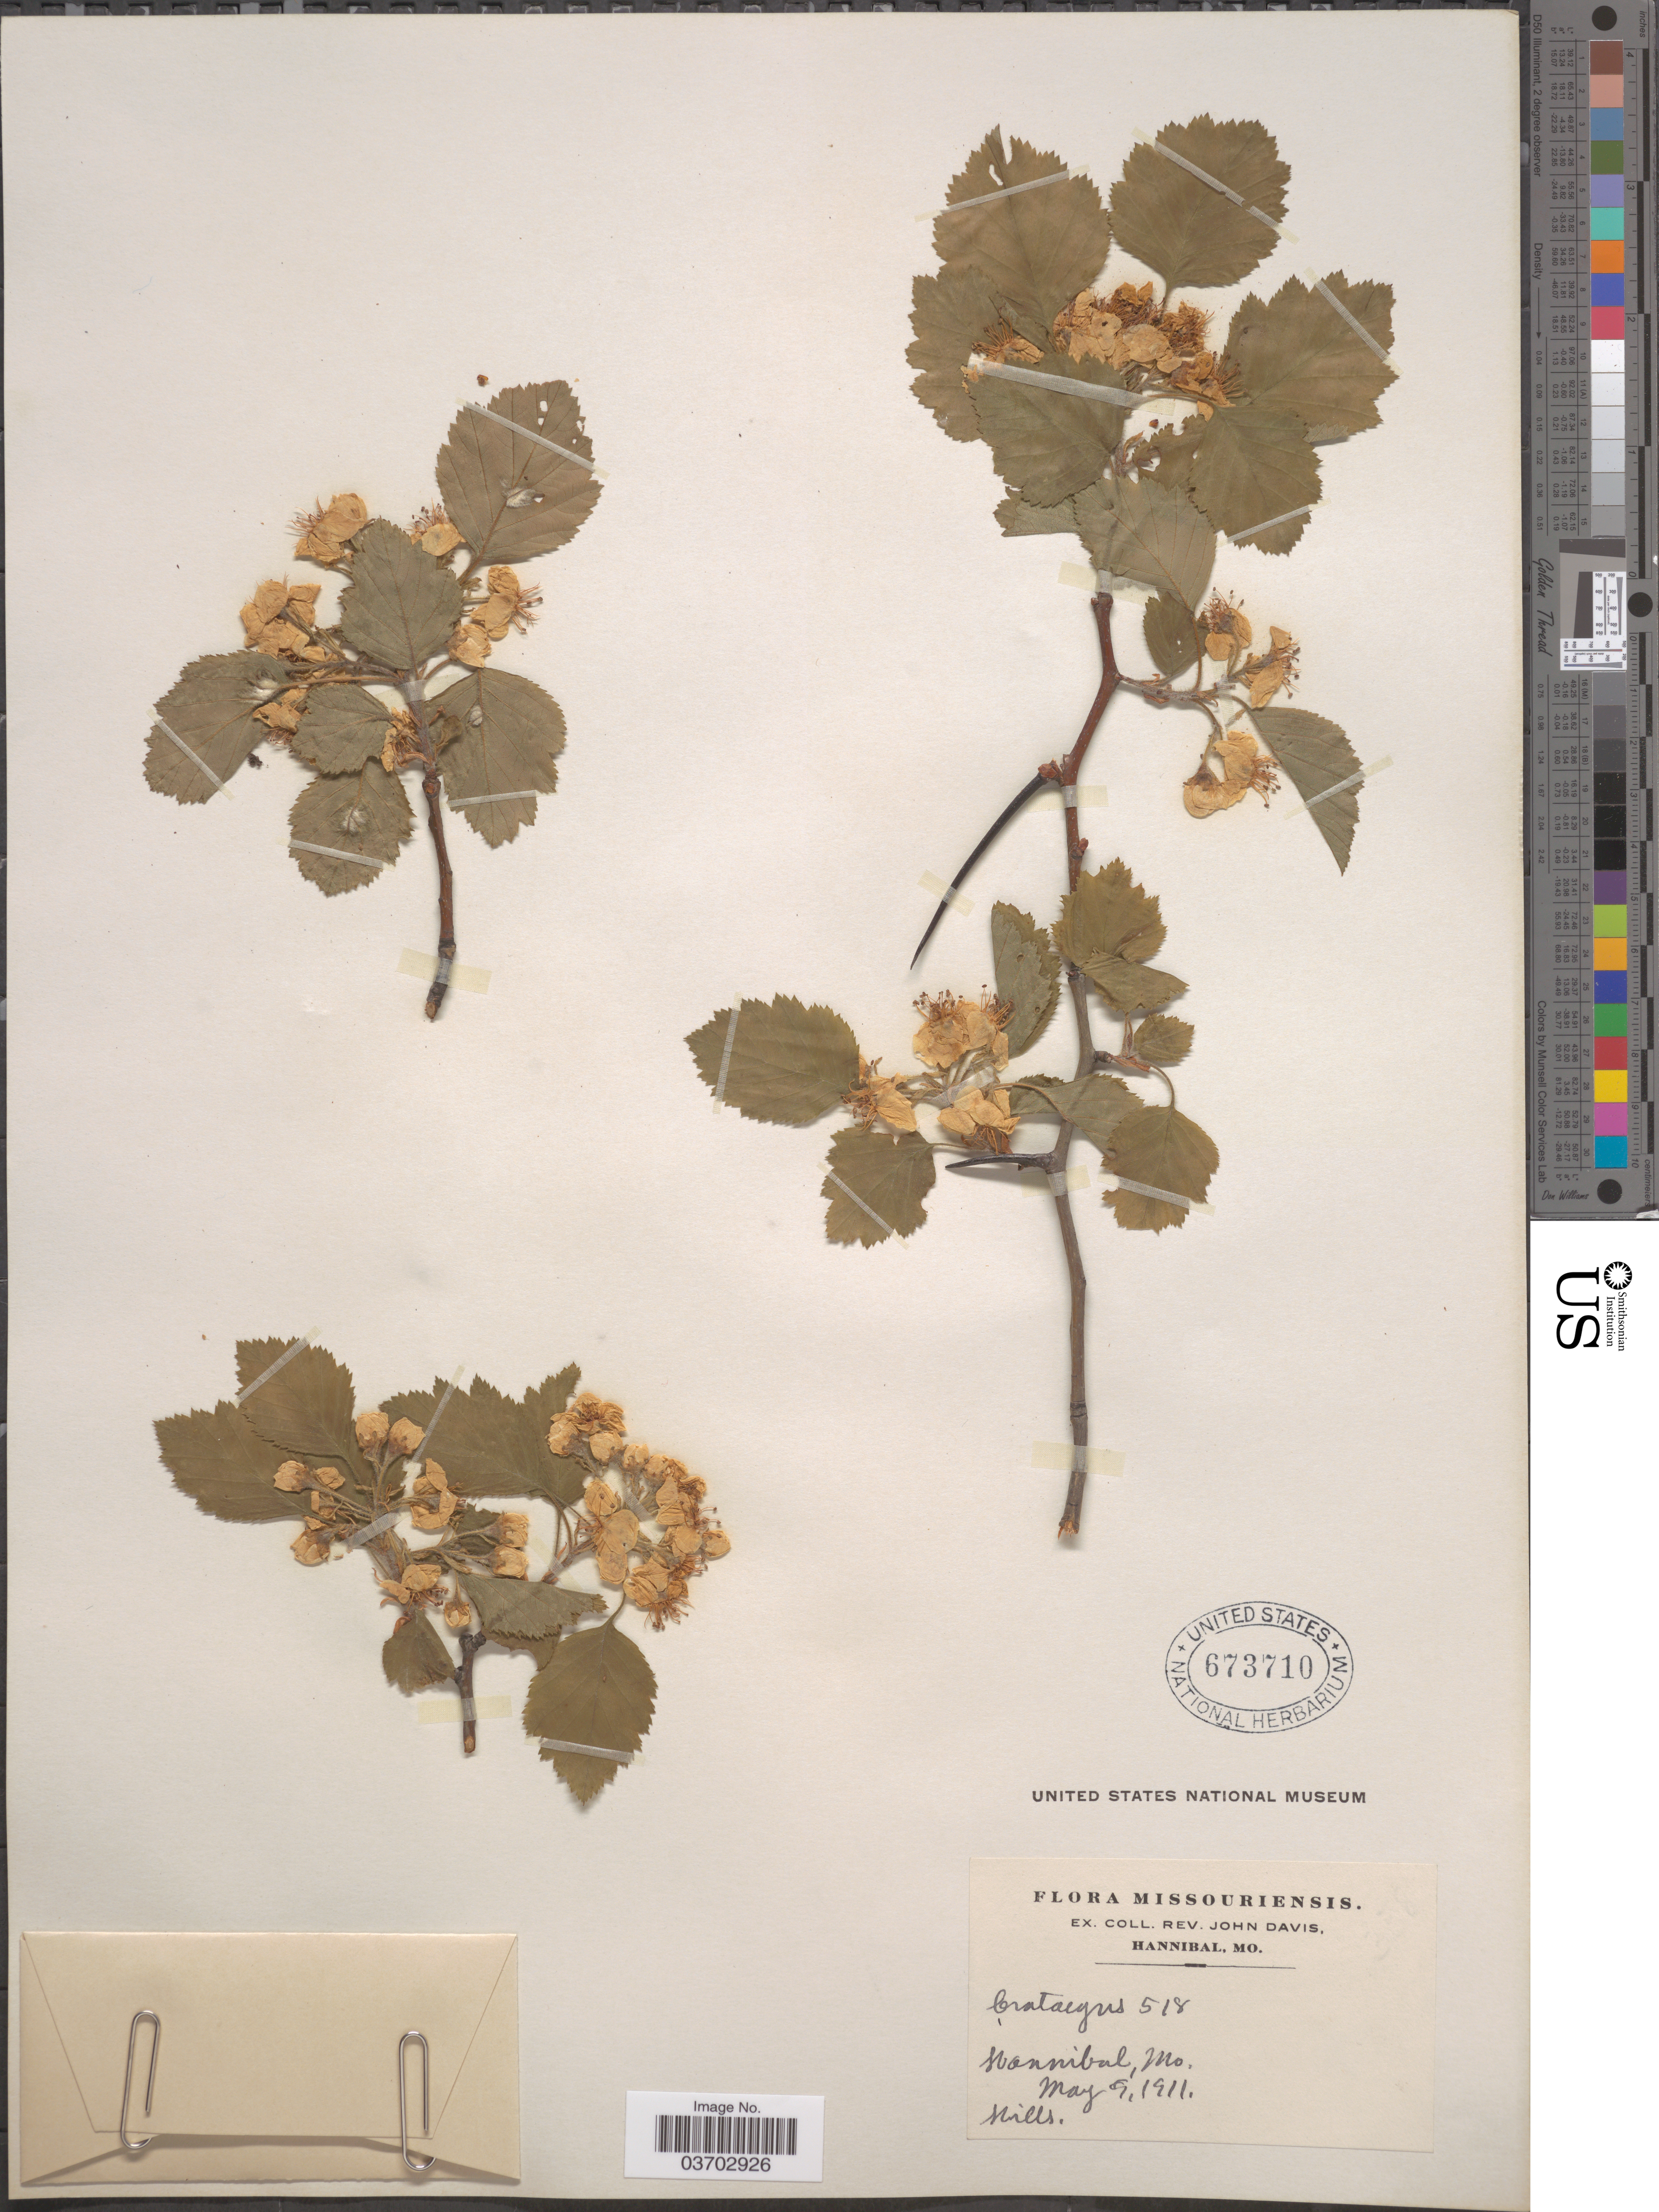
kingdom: Plantae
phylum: Tracheophyta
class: Magnoliopsida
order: Rosales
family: Rosaceae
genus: Crataegus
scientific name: Crataegus sp.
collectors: J. Davis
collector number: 518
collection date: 1911-05-09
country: United States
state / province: Missouri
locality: Hannibal.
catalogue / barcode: US 673710